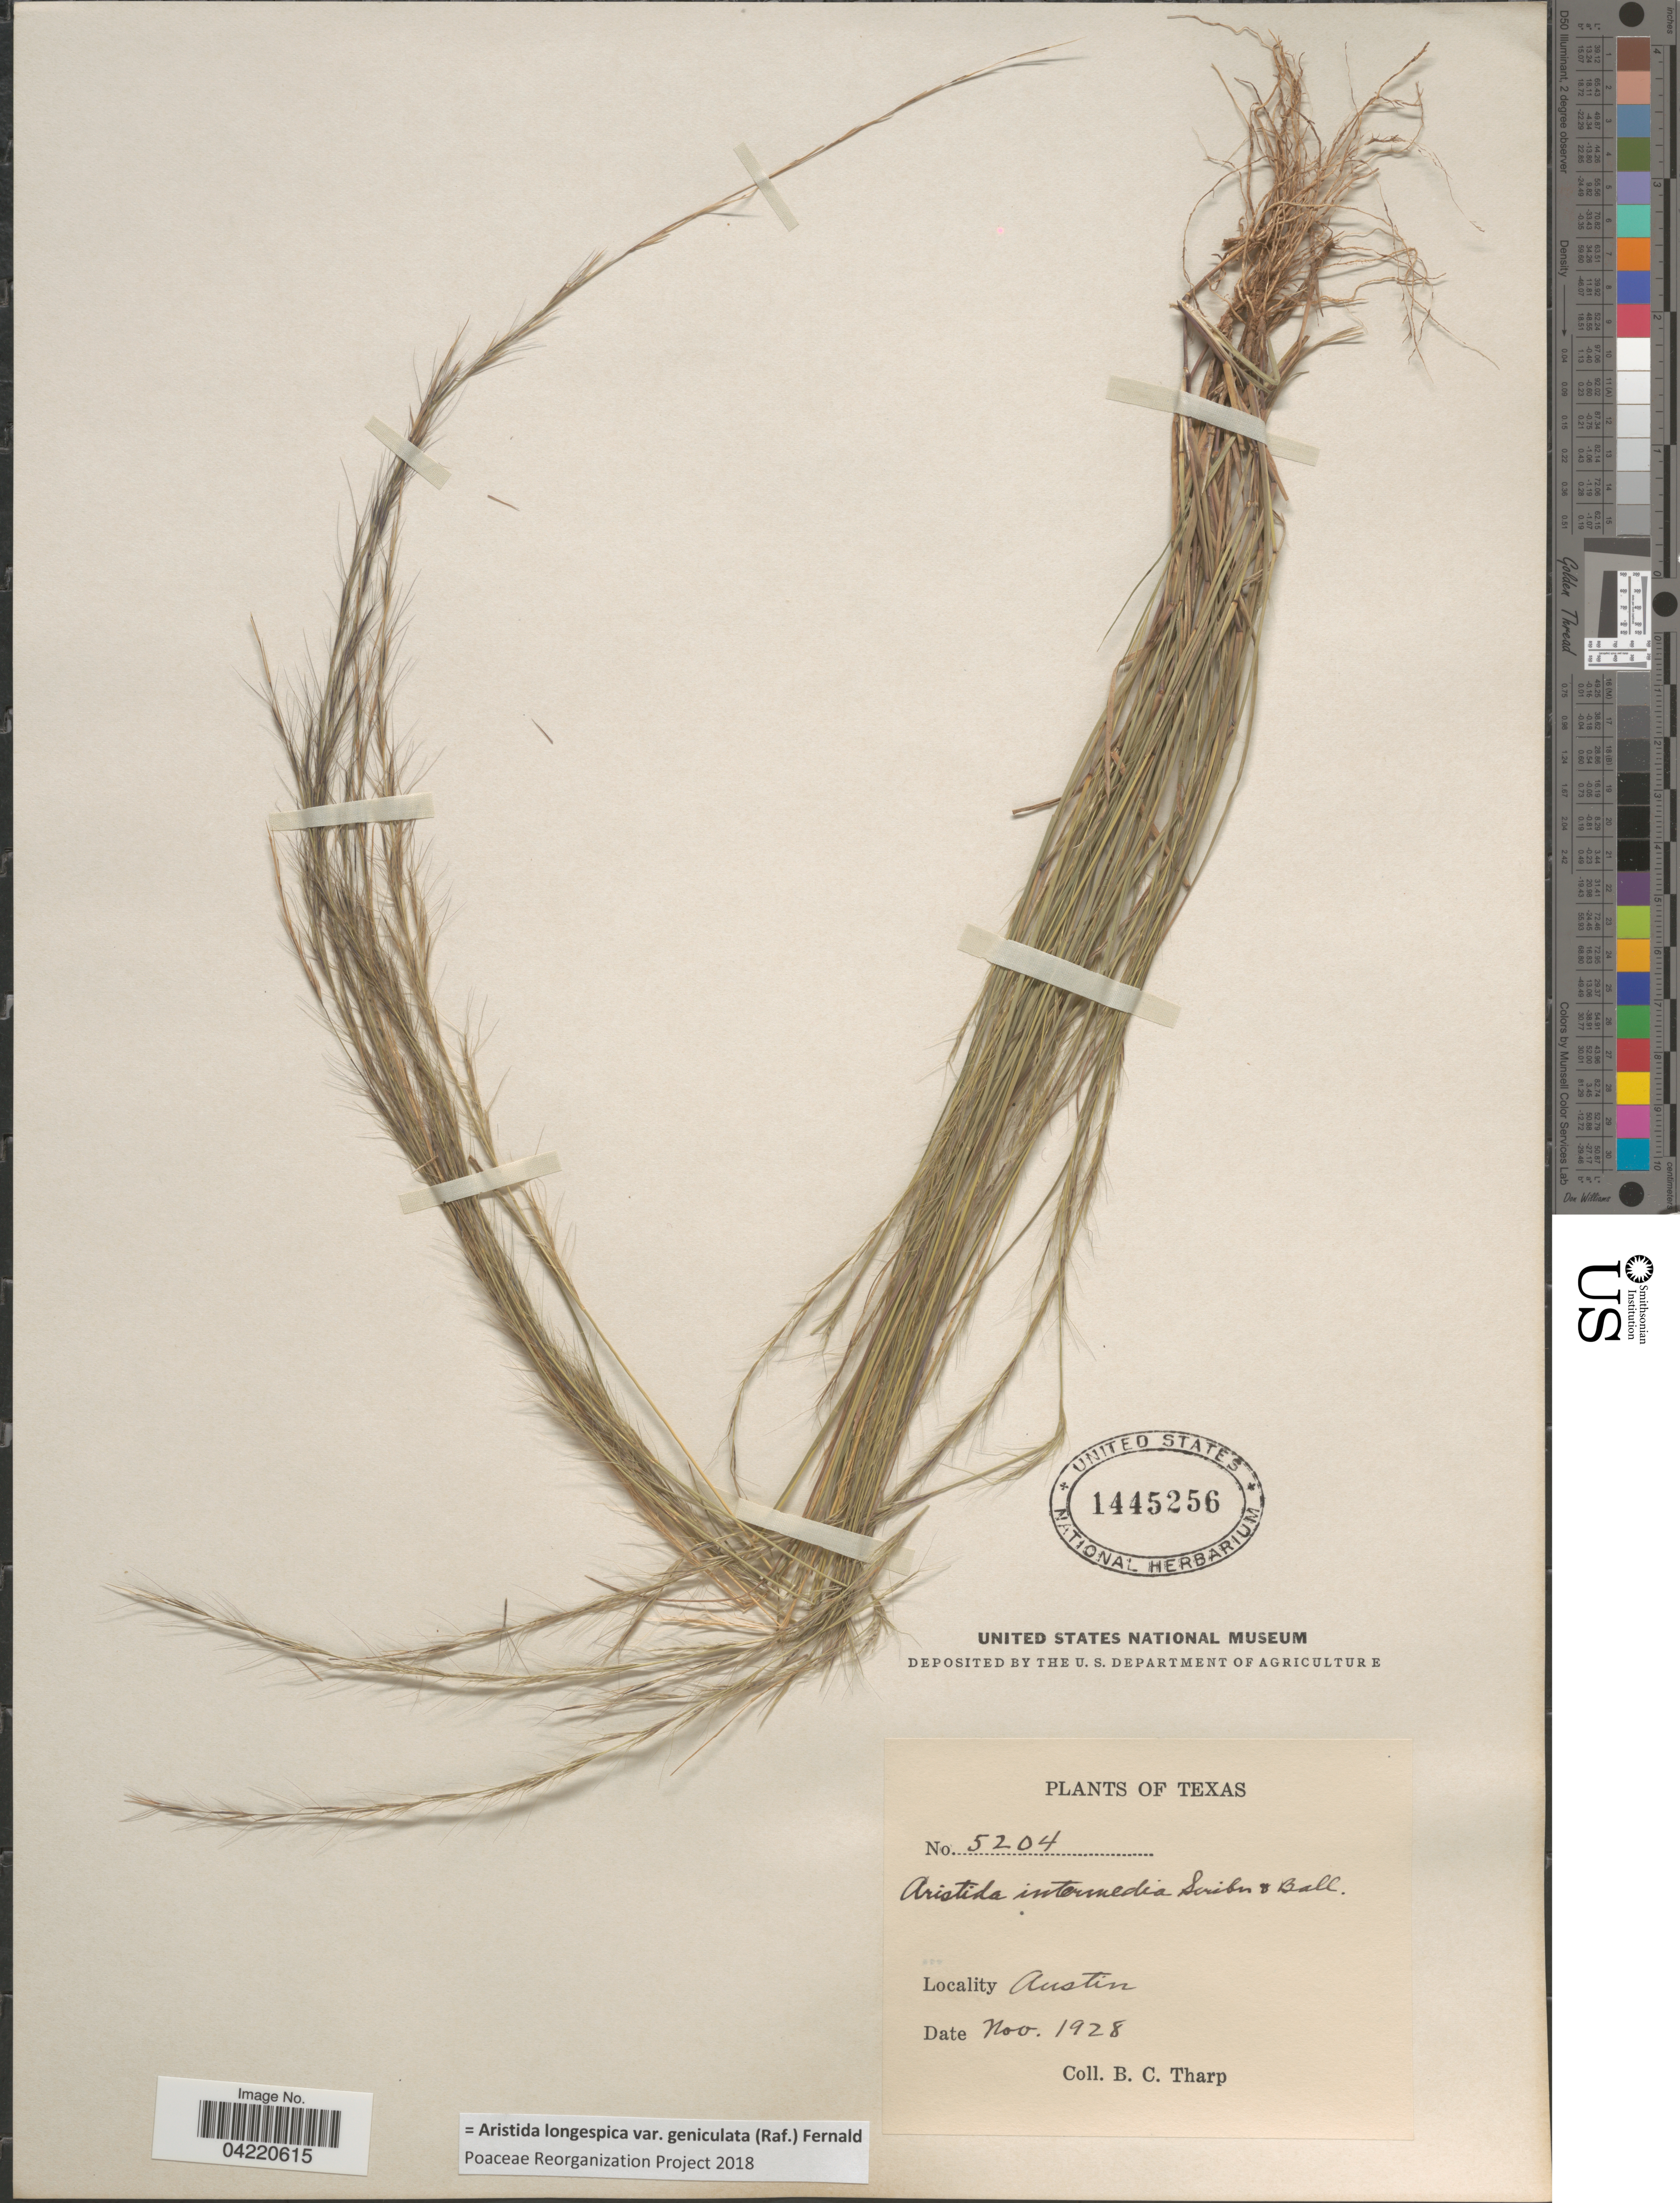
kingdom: Plantae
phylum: Tracheophyta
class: Liliopsida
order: Poales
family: Poaceae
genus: Aristida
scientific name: Aristida longespica var. geniculata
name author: (Raf.) Fernald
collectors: B. C. Tharp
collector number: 5204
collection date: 1928-11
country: United States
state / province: Texas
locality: Austin.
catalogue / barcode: US 1445256